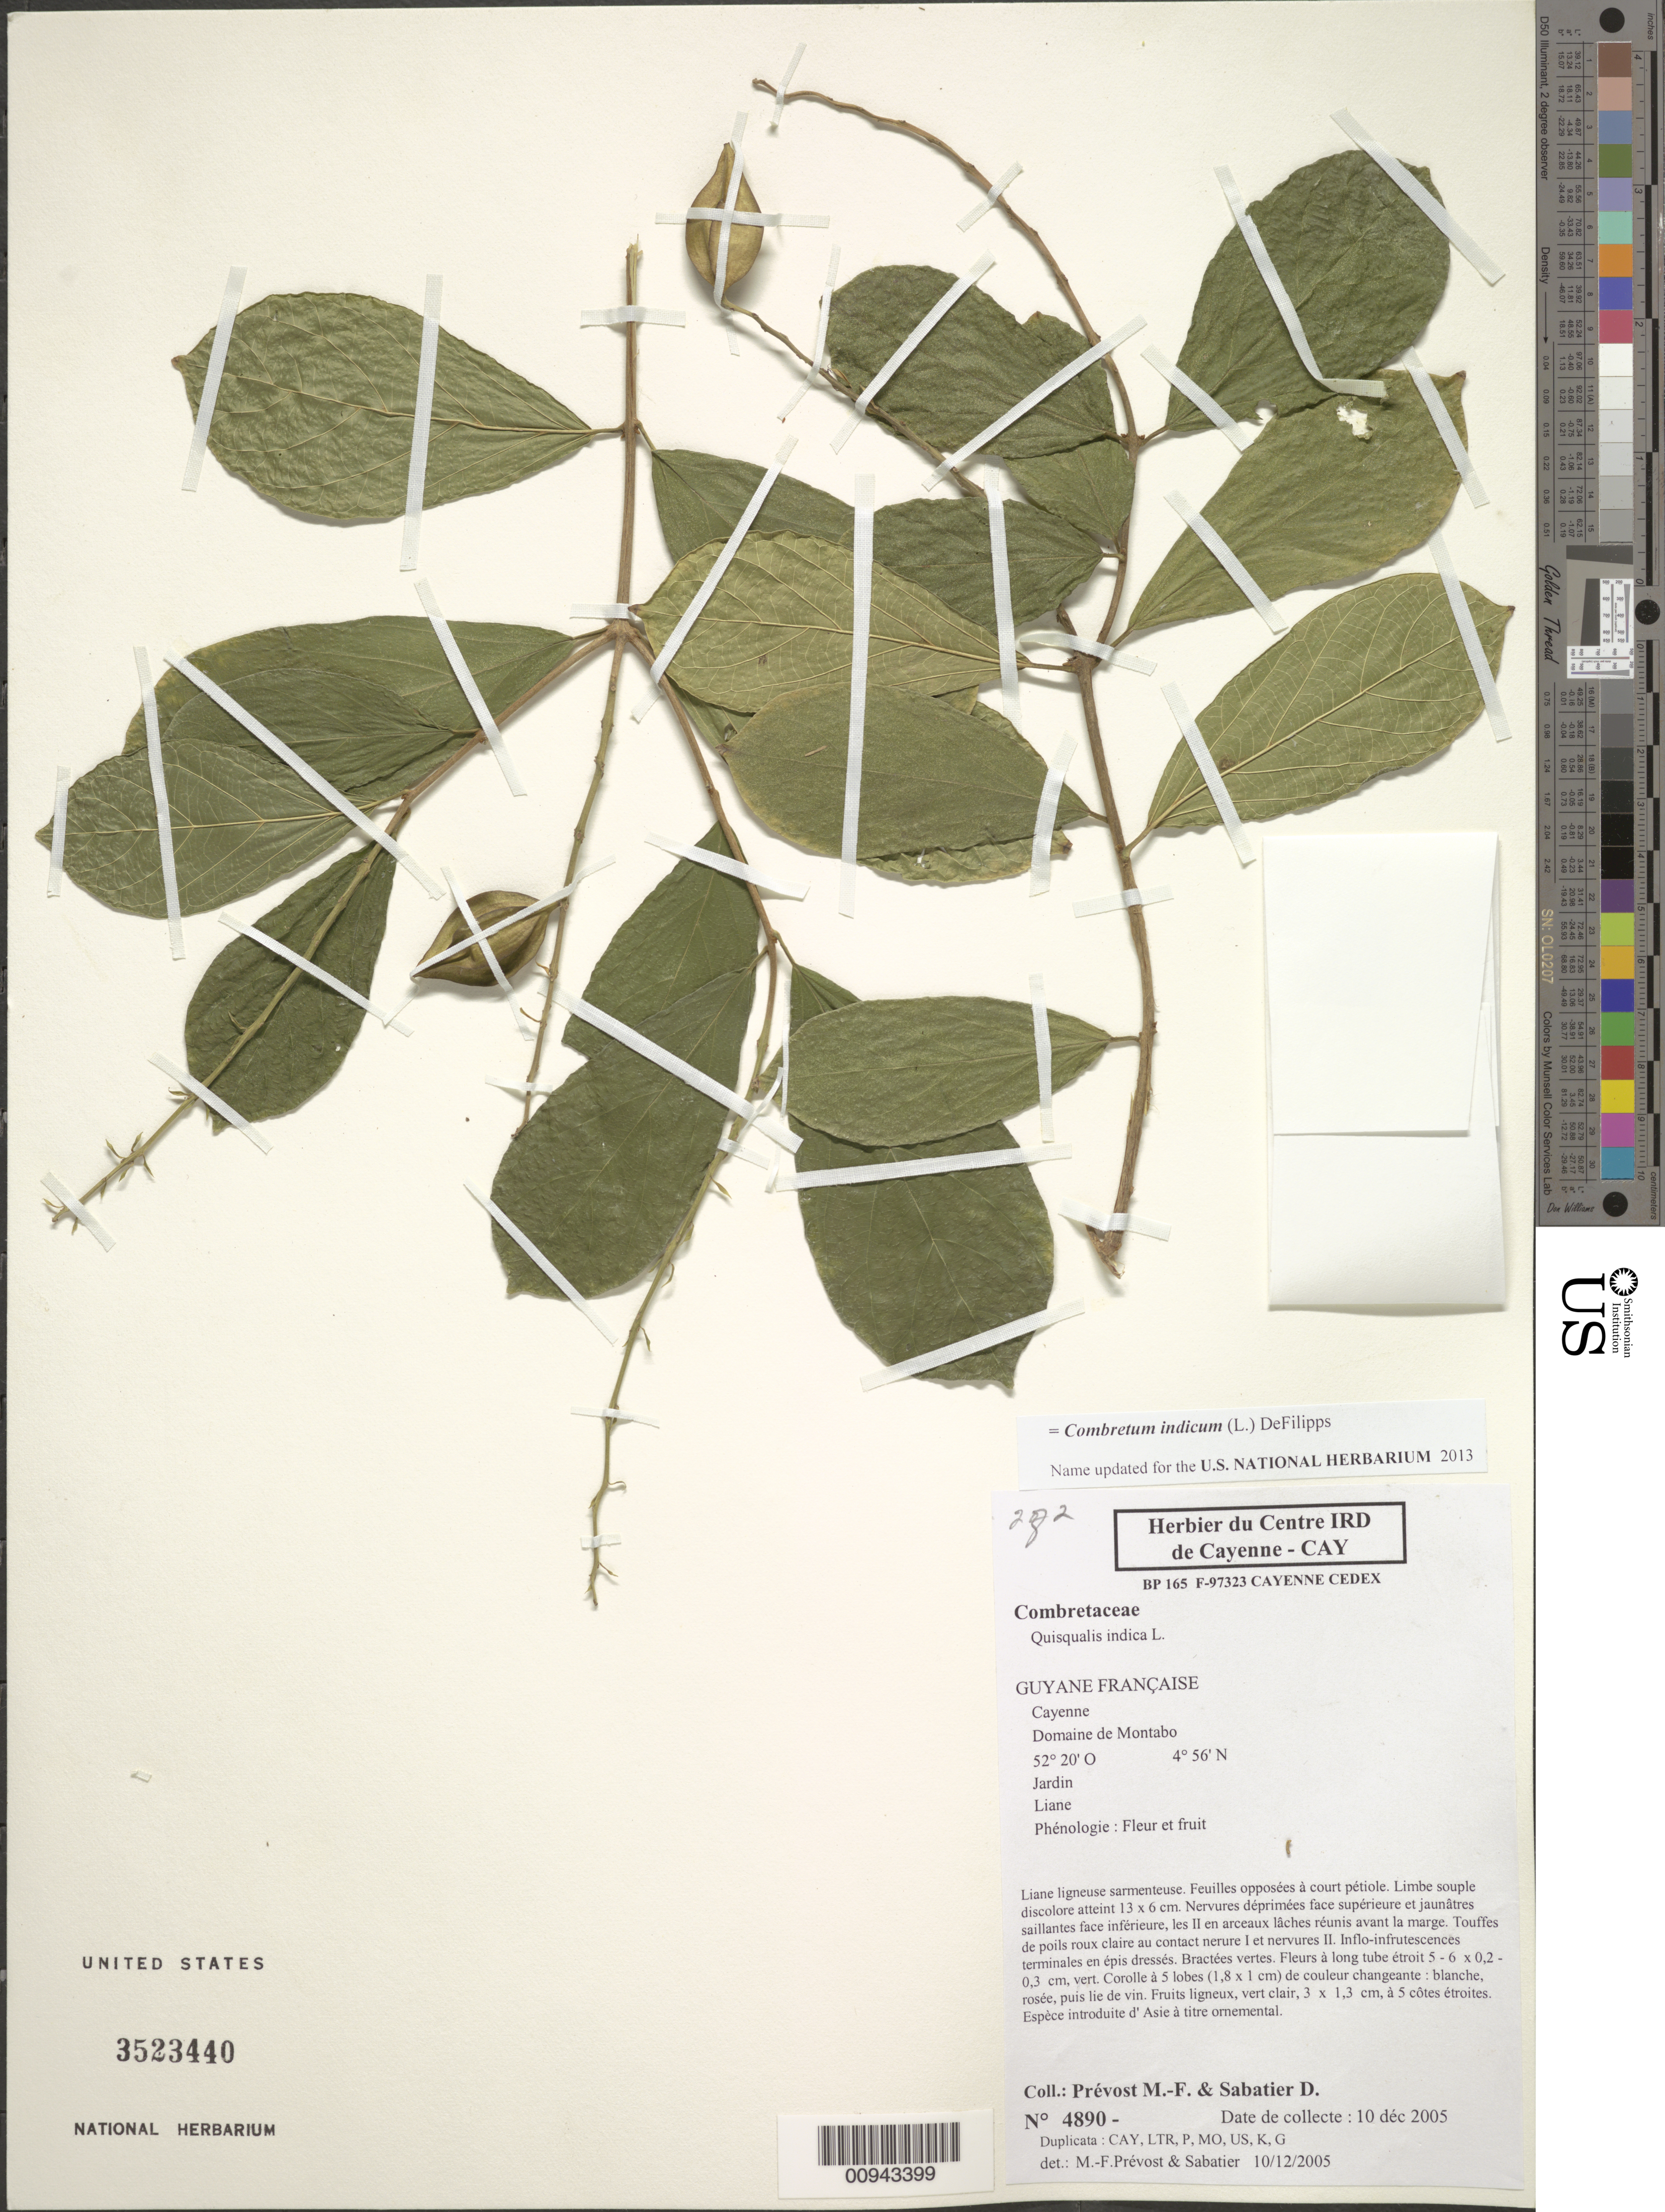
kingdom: Plantae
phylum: Tracheophyta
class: Magnoliopsida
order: Myrtales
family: Combretaceae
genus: Combretum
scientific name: Combretum indicum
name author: (L.) DeFilipps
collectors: M.-F. Prévost & D. Sabatier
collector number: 4890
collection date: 2005-12-10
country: French Guiana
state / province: Cayenne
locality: Guyane Française. Domaine de Montabo.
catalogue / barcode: US 3523440